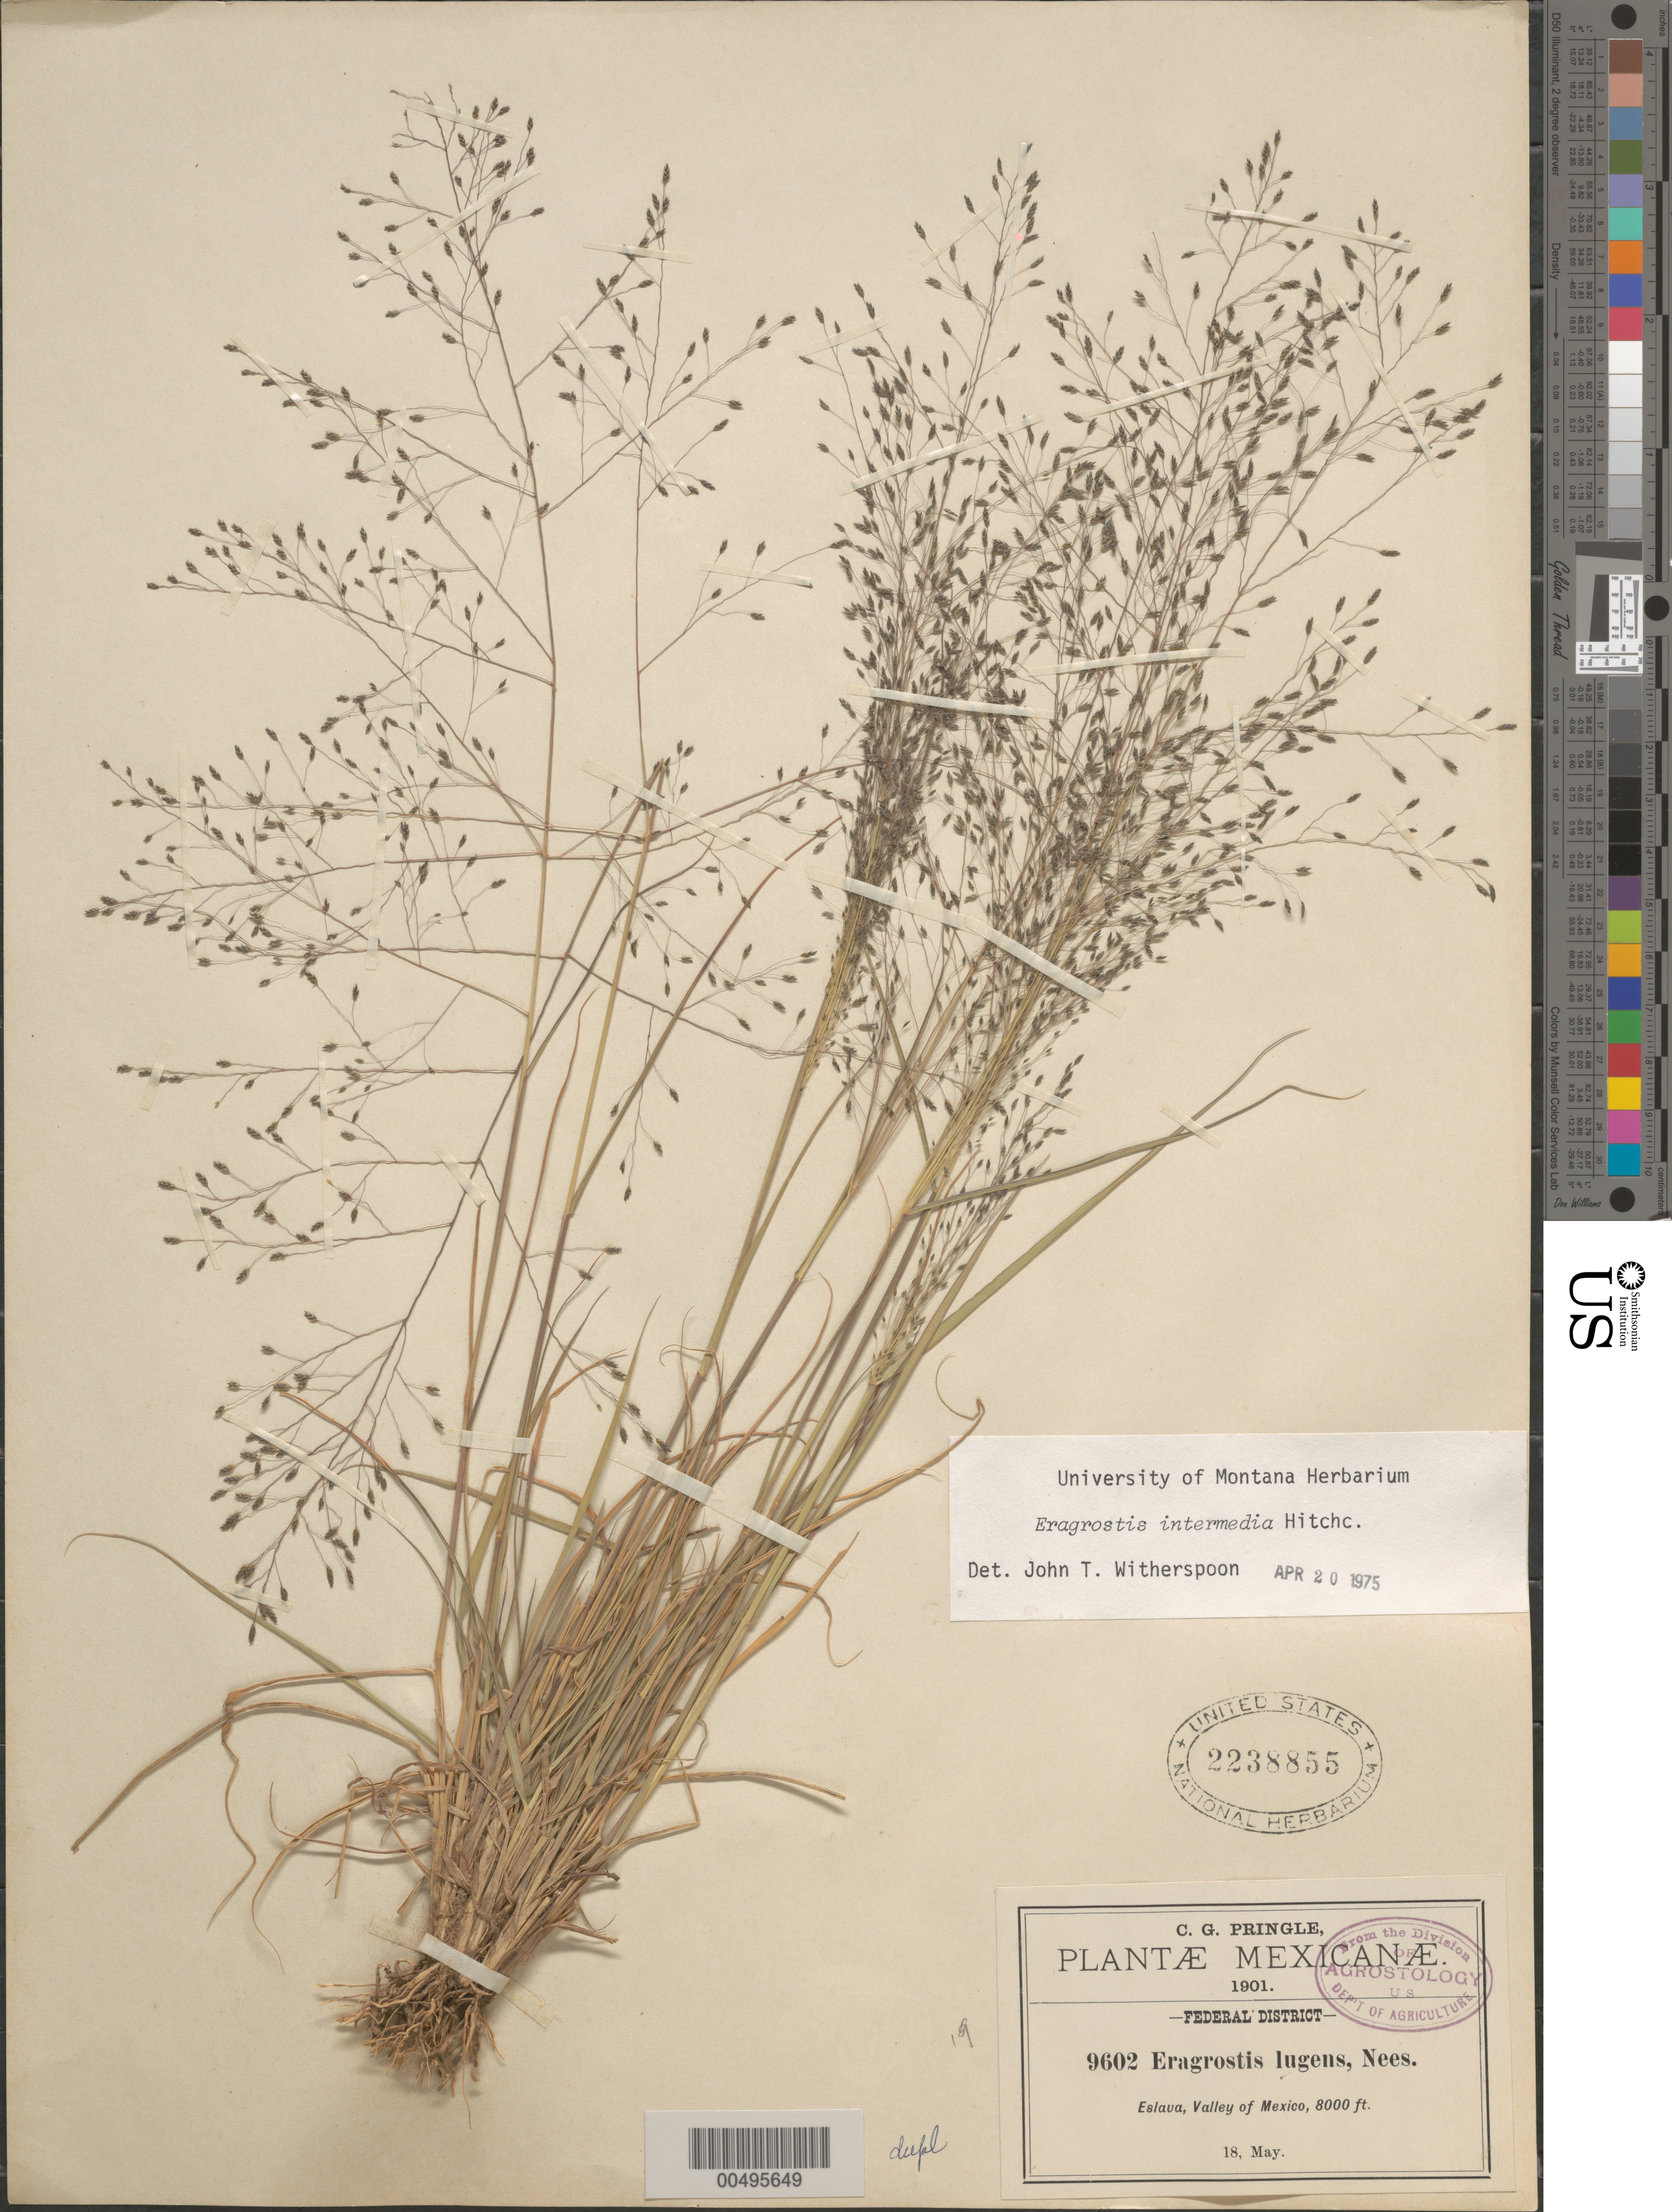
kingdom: Plantae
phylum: Tracheophyta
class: Liliopsida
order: Poales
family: Poaceae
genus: Eragrostis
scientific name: Eragrostis intermedia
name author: Hitchc.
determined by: Witherspoon, John T.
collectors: C. G. Pringle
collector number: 9602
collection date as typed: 18 May 1901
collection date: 1901-05-18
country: Mexico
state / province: Distrito Federal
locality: Eslava, Valley of Mexico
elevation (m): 2438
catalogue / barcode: US 2238855